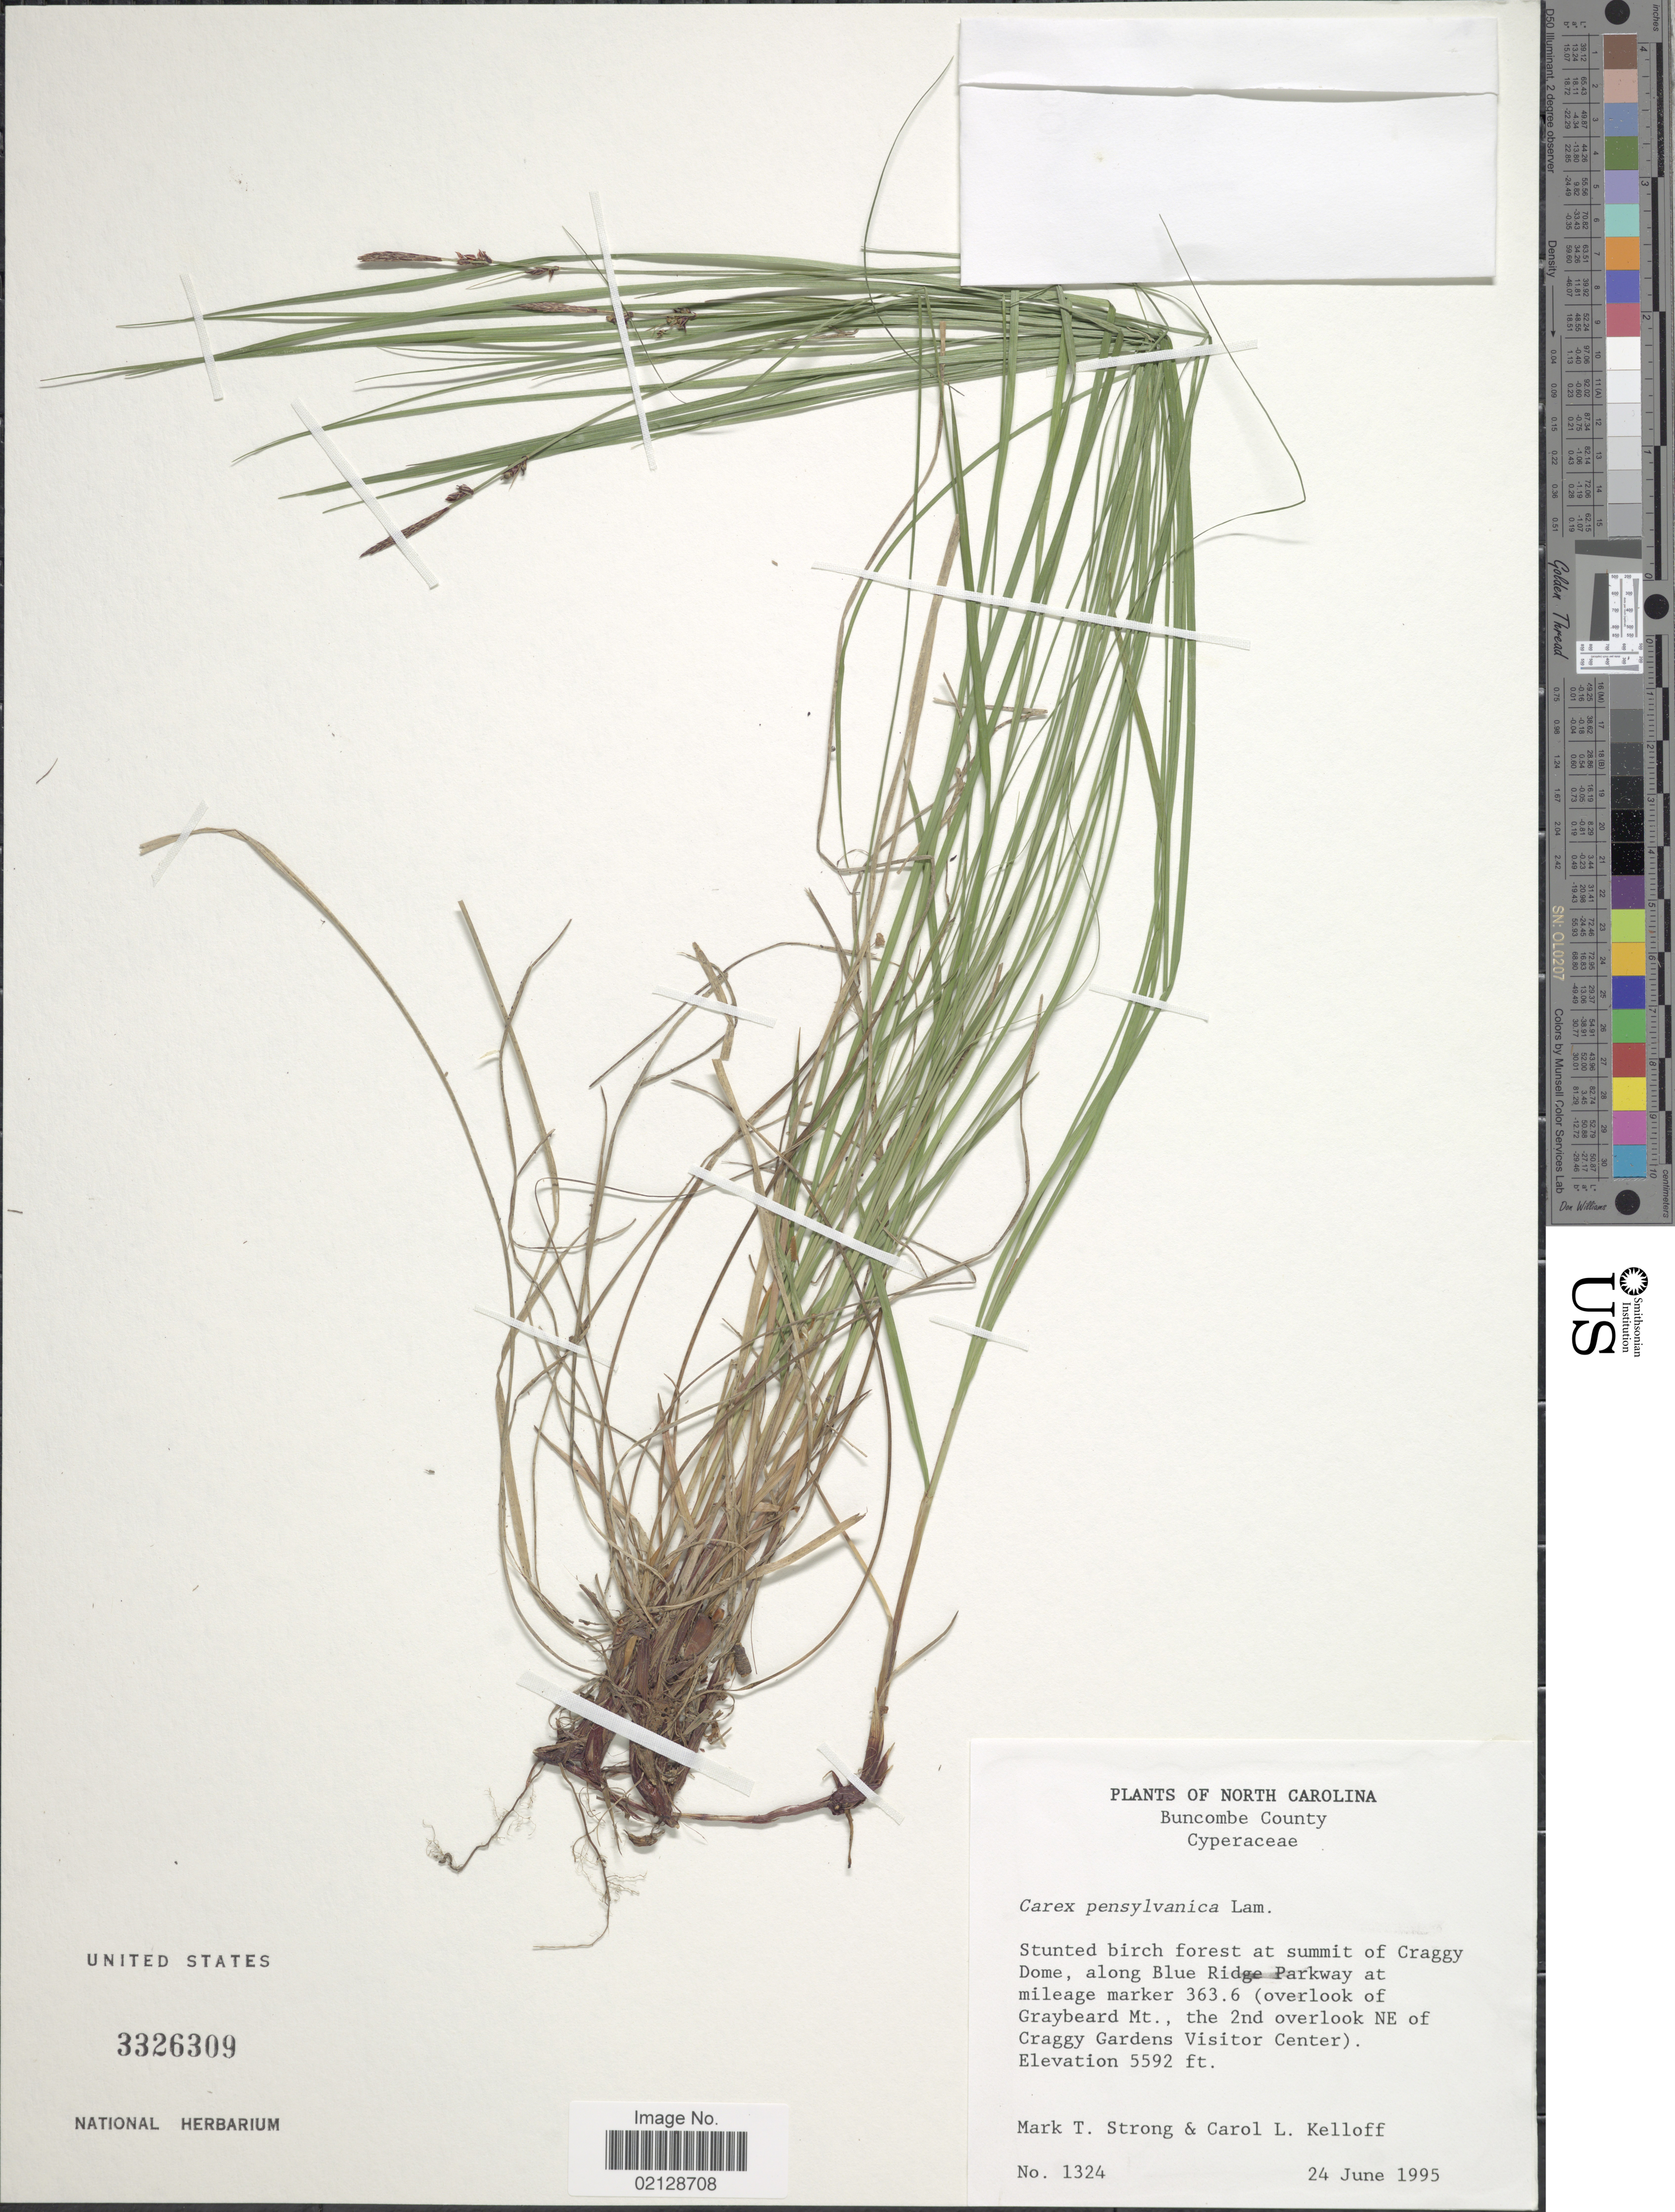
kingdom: Plantae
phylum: Tracheophyta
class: Liliopsida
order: Poales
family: Cyperaceae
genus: Carex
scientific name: Carex pensylvanica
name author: Lam.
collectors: M. T. Strong & C. L. Kelloff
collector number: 1324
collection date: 1995-06-24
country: United States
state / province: North Carolina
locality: Buncombe County, Stunted birch forest at summit of Craggy Dome, along Blue Ridge Parkway at mileage marker 363.6 (overlooking of Graybeard Mt. the 2nd overlook NE of Craggy Gardens Visitor Center)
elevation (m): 1704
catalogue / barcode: US 3326309